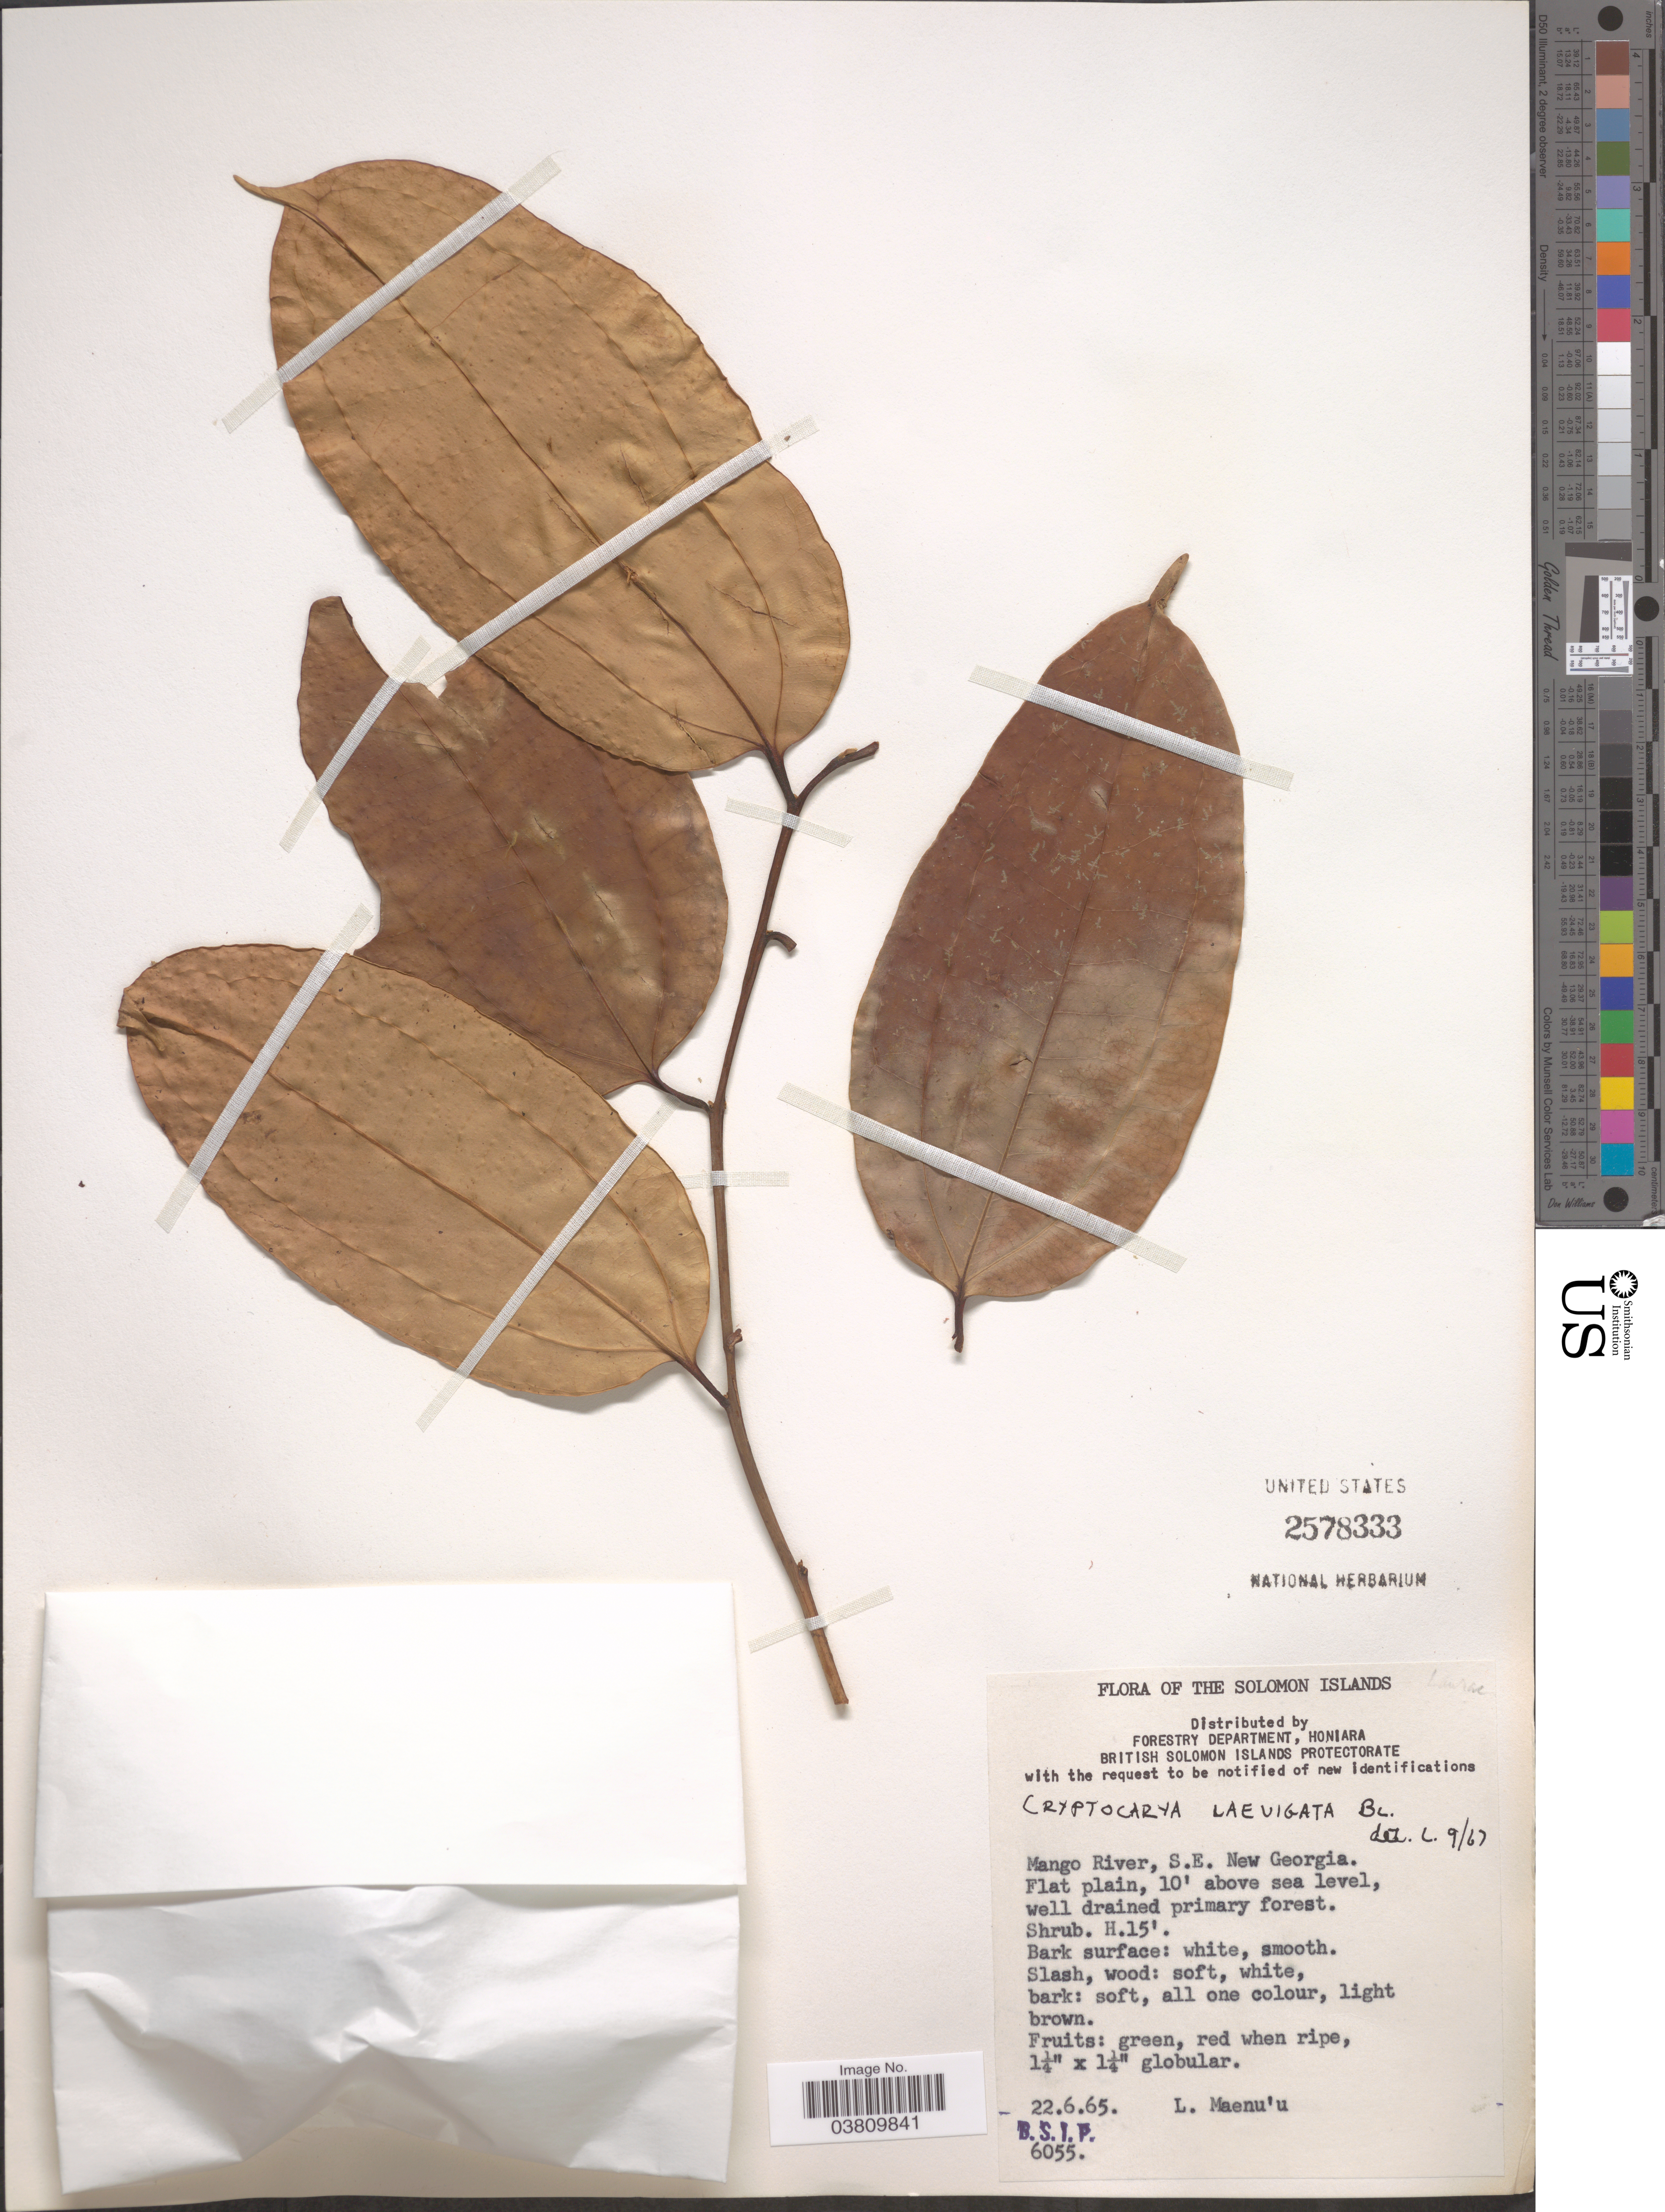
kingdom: Plantae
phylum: Tracheophyta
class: Magnoliopsida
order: Laurales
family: Lauraceae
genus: Cryptocarya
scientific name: Cryptocarya laevigata Elmer, nom illeg., non Blume (1825)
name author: Elmer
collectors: L. Maenu'u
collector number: BSIP 6055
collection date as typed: Transcribed d/m/y: 22/6/65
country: Solomon Islands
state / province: Solomon Islands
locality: Mango River, S.E. New Georgia.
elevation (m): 3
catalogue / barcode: US 2578333